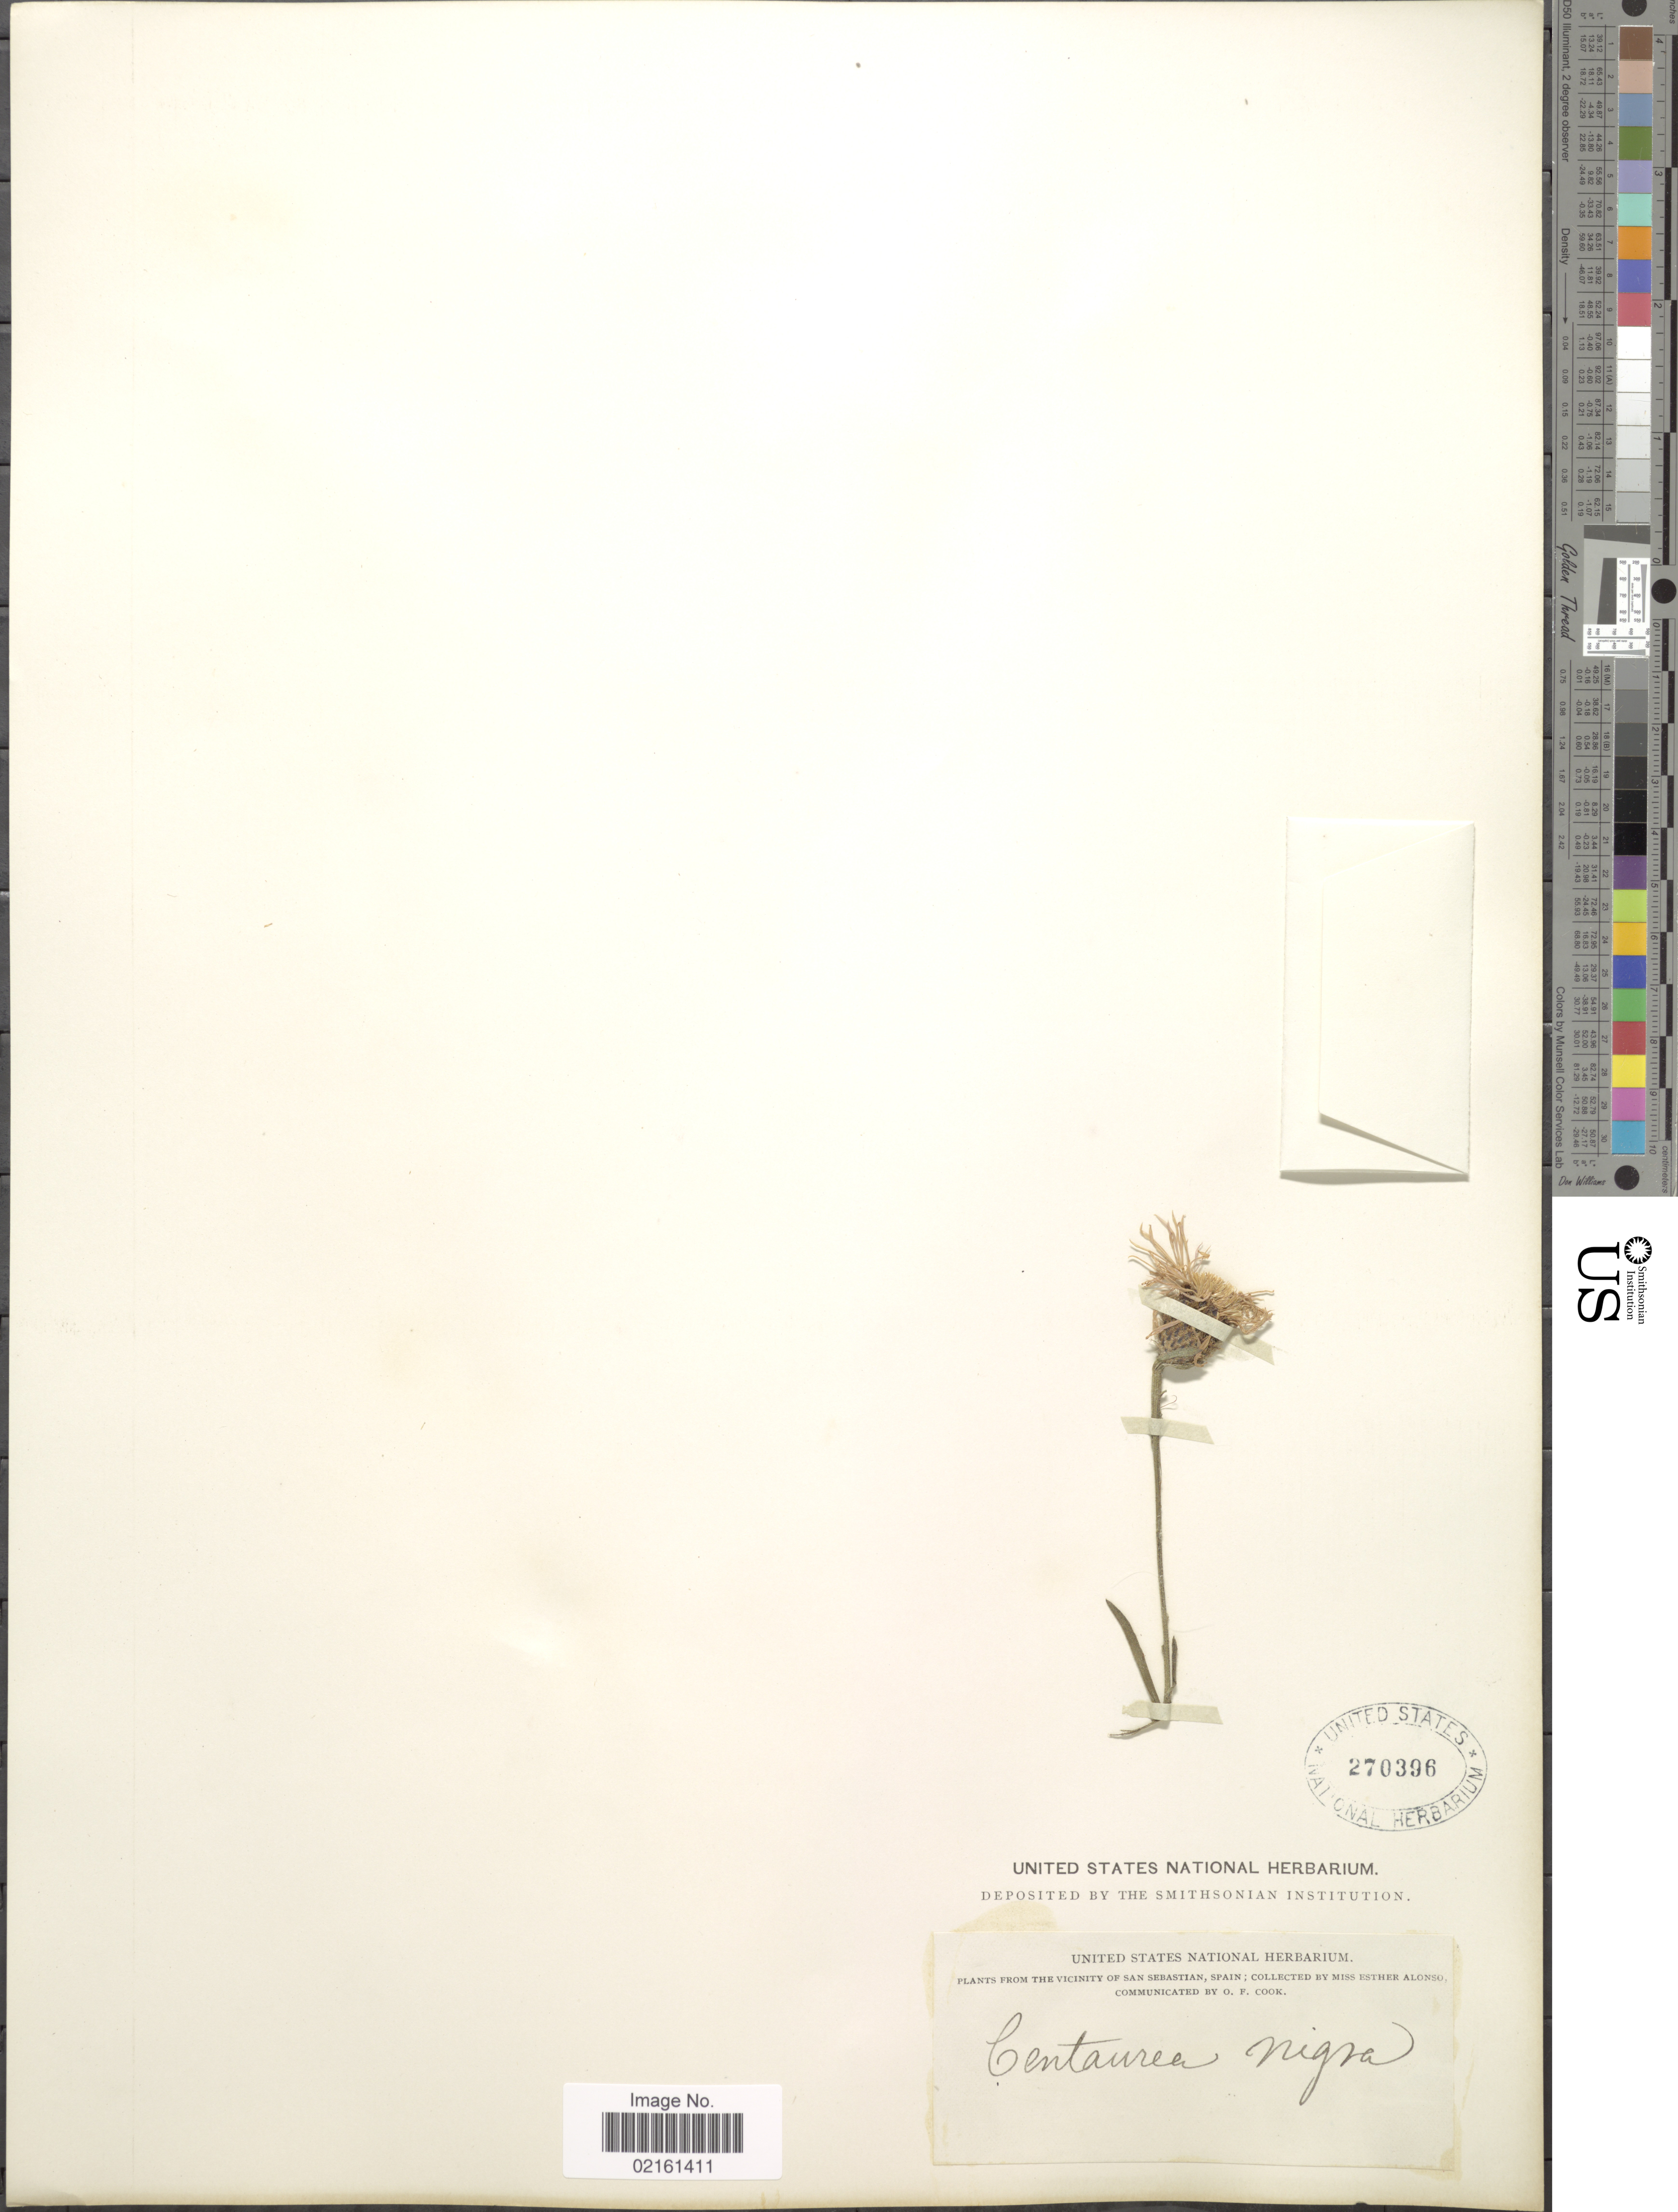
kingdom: Plantae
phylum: Tracheophyta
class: Magnoliopsida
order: Asterales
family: Asteraceae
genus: Centaurea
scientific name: Centaurea nigra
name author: L.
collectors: E. Alonso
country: Spain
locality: Vicinity of San Sebastian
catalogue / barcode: US 270396